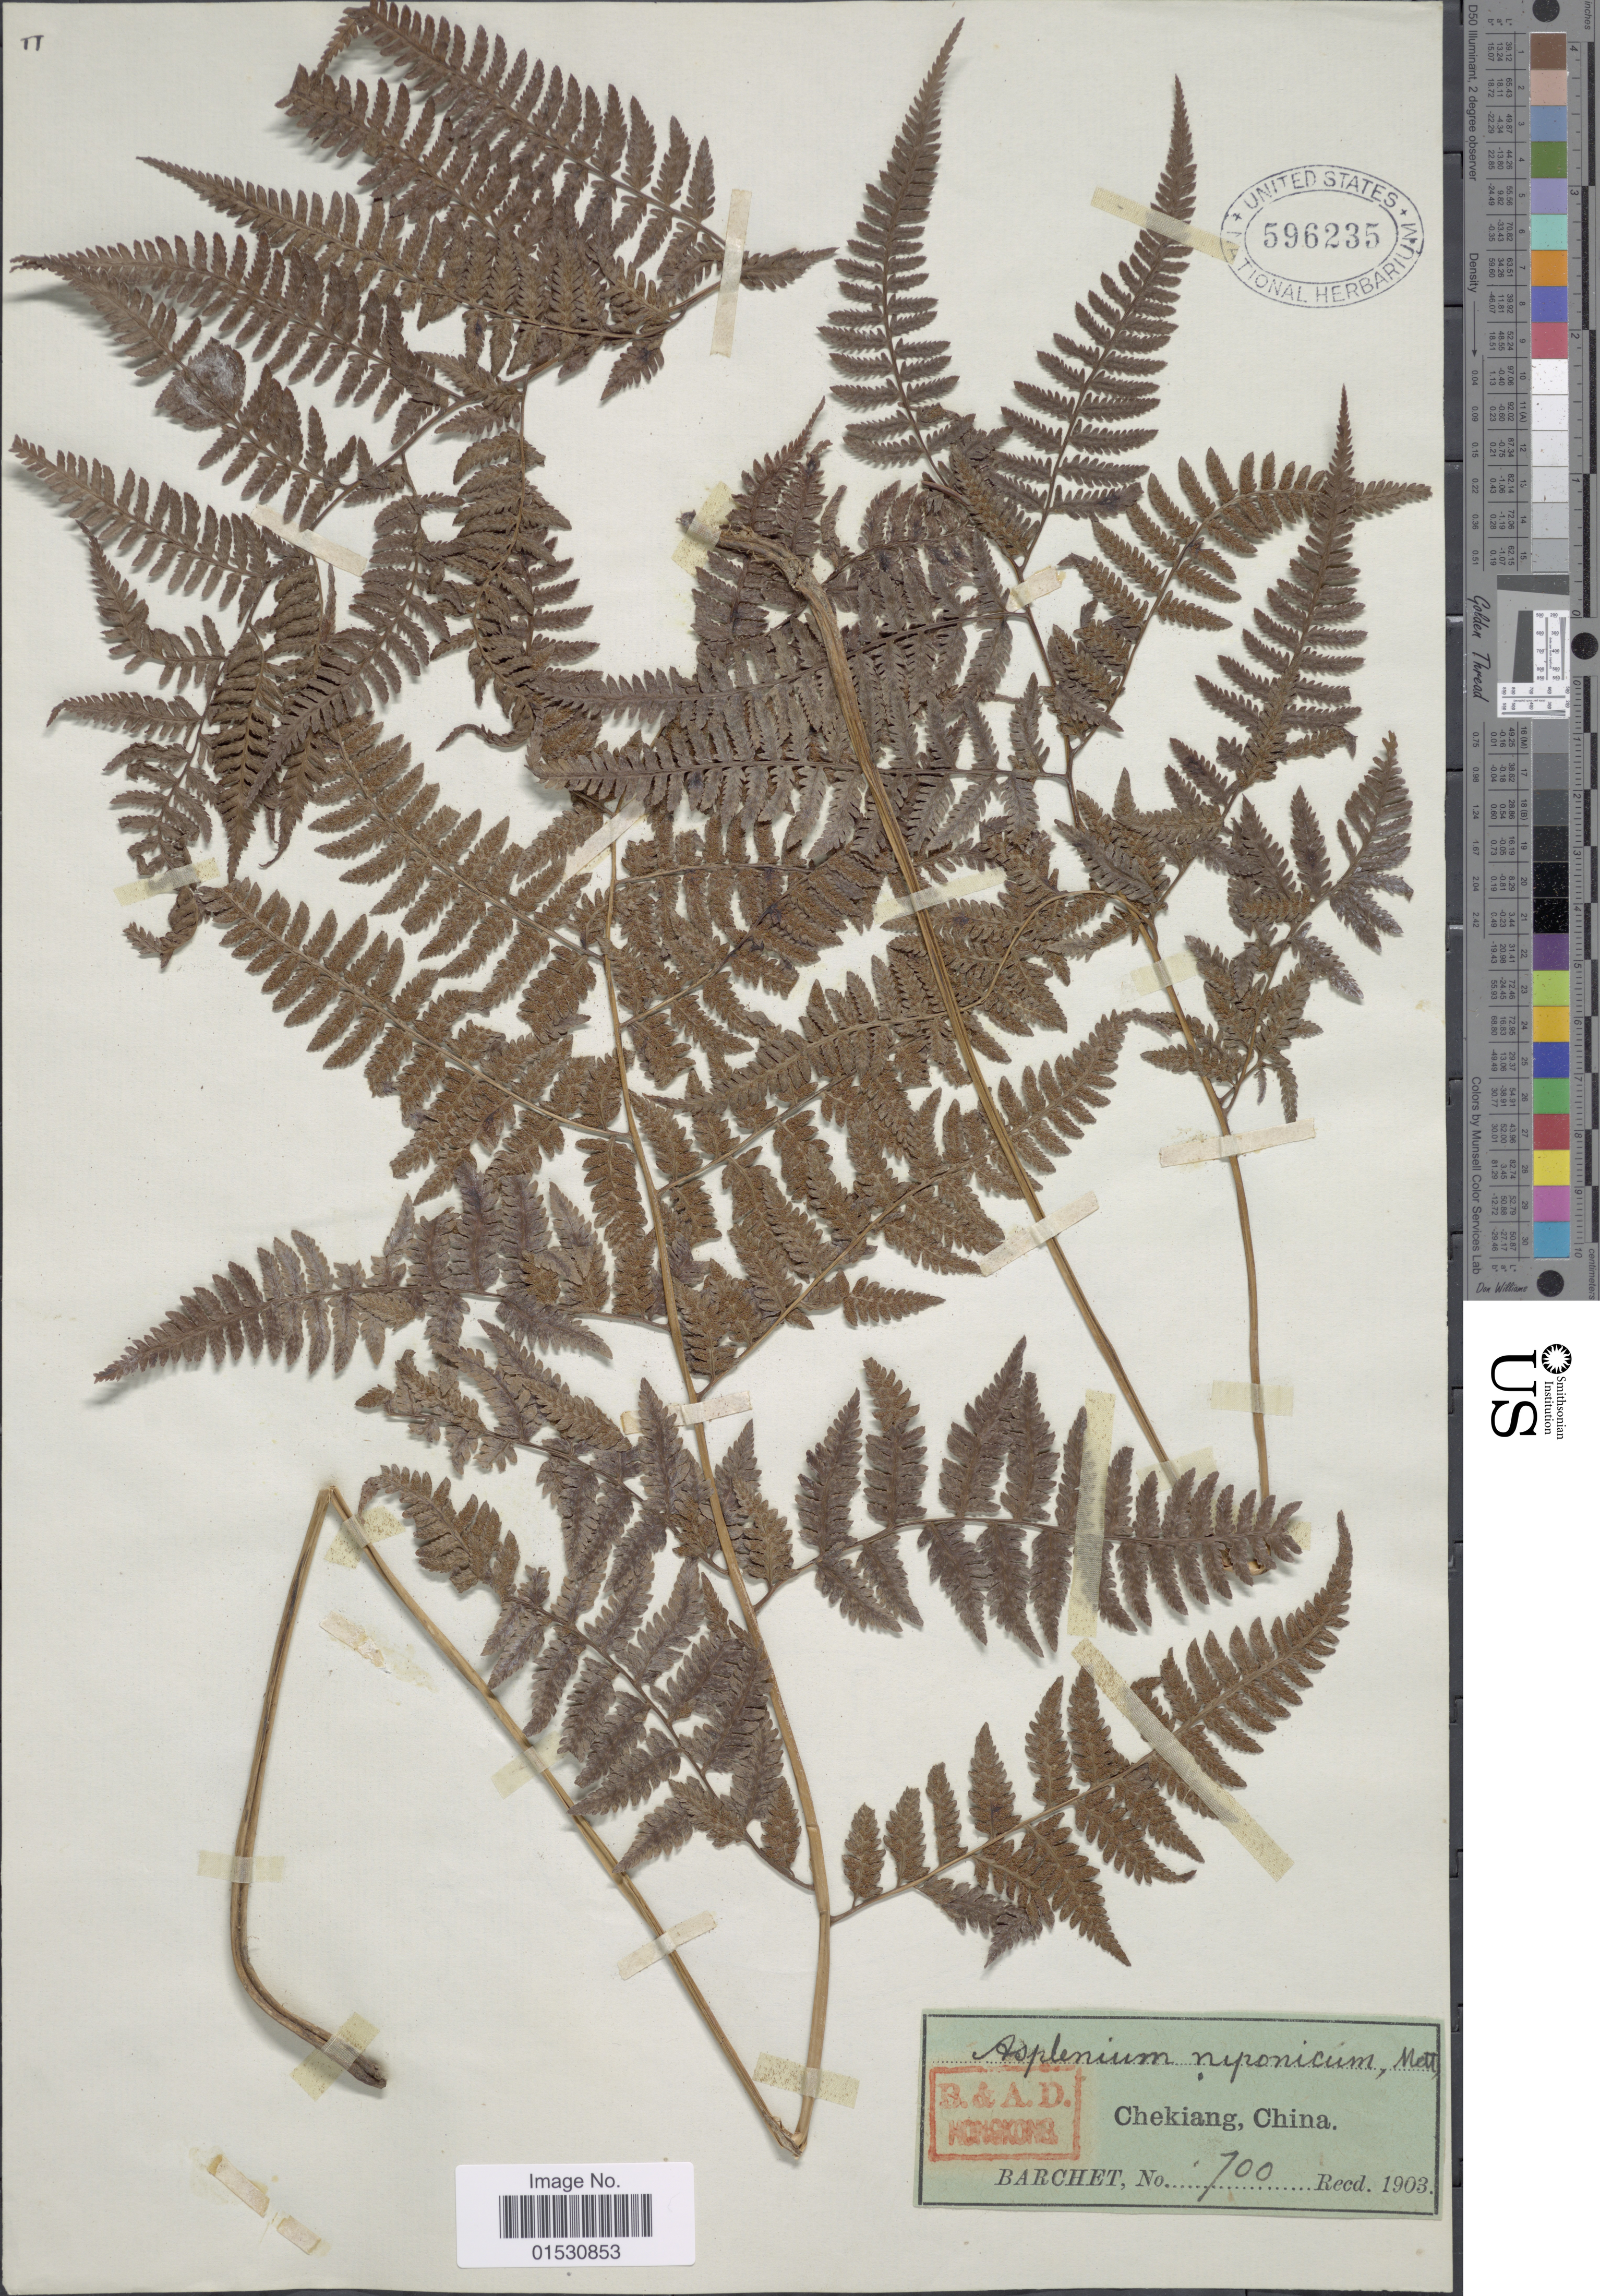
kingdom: Plantae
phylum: Tracheophyta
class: Polypodiopsida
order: Polypodiales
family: Athyriaceae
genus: Athyrium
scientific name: Athyrium nipponicum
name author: (Mett.) Hance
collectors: Barchet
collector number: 700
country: China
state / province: Zhejiang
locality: Chekiang.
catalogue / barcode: US 596235